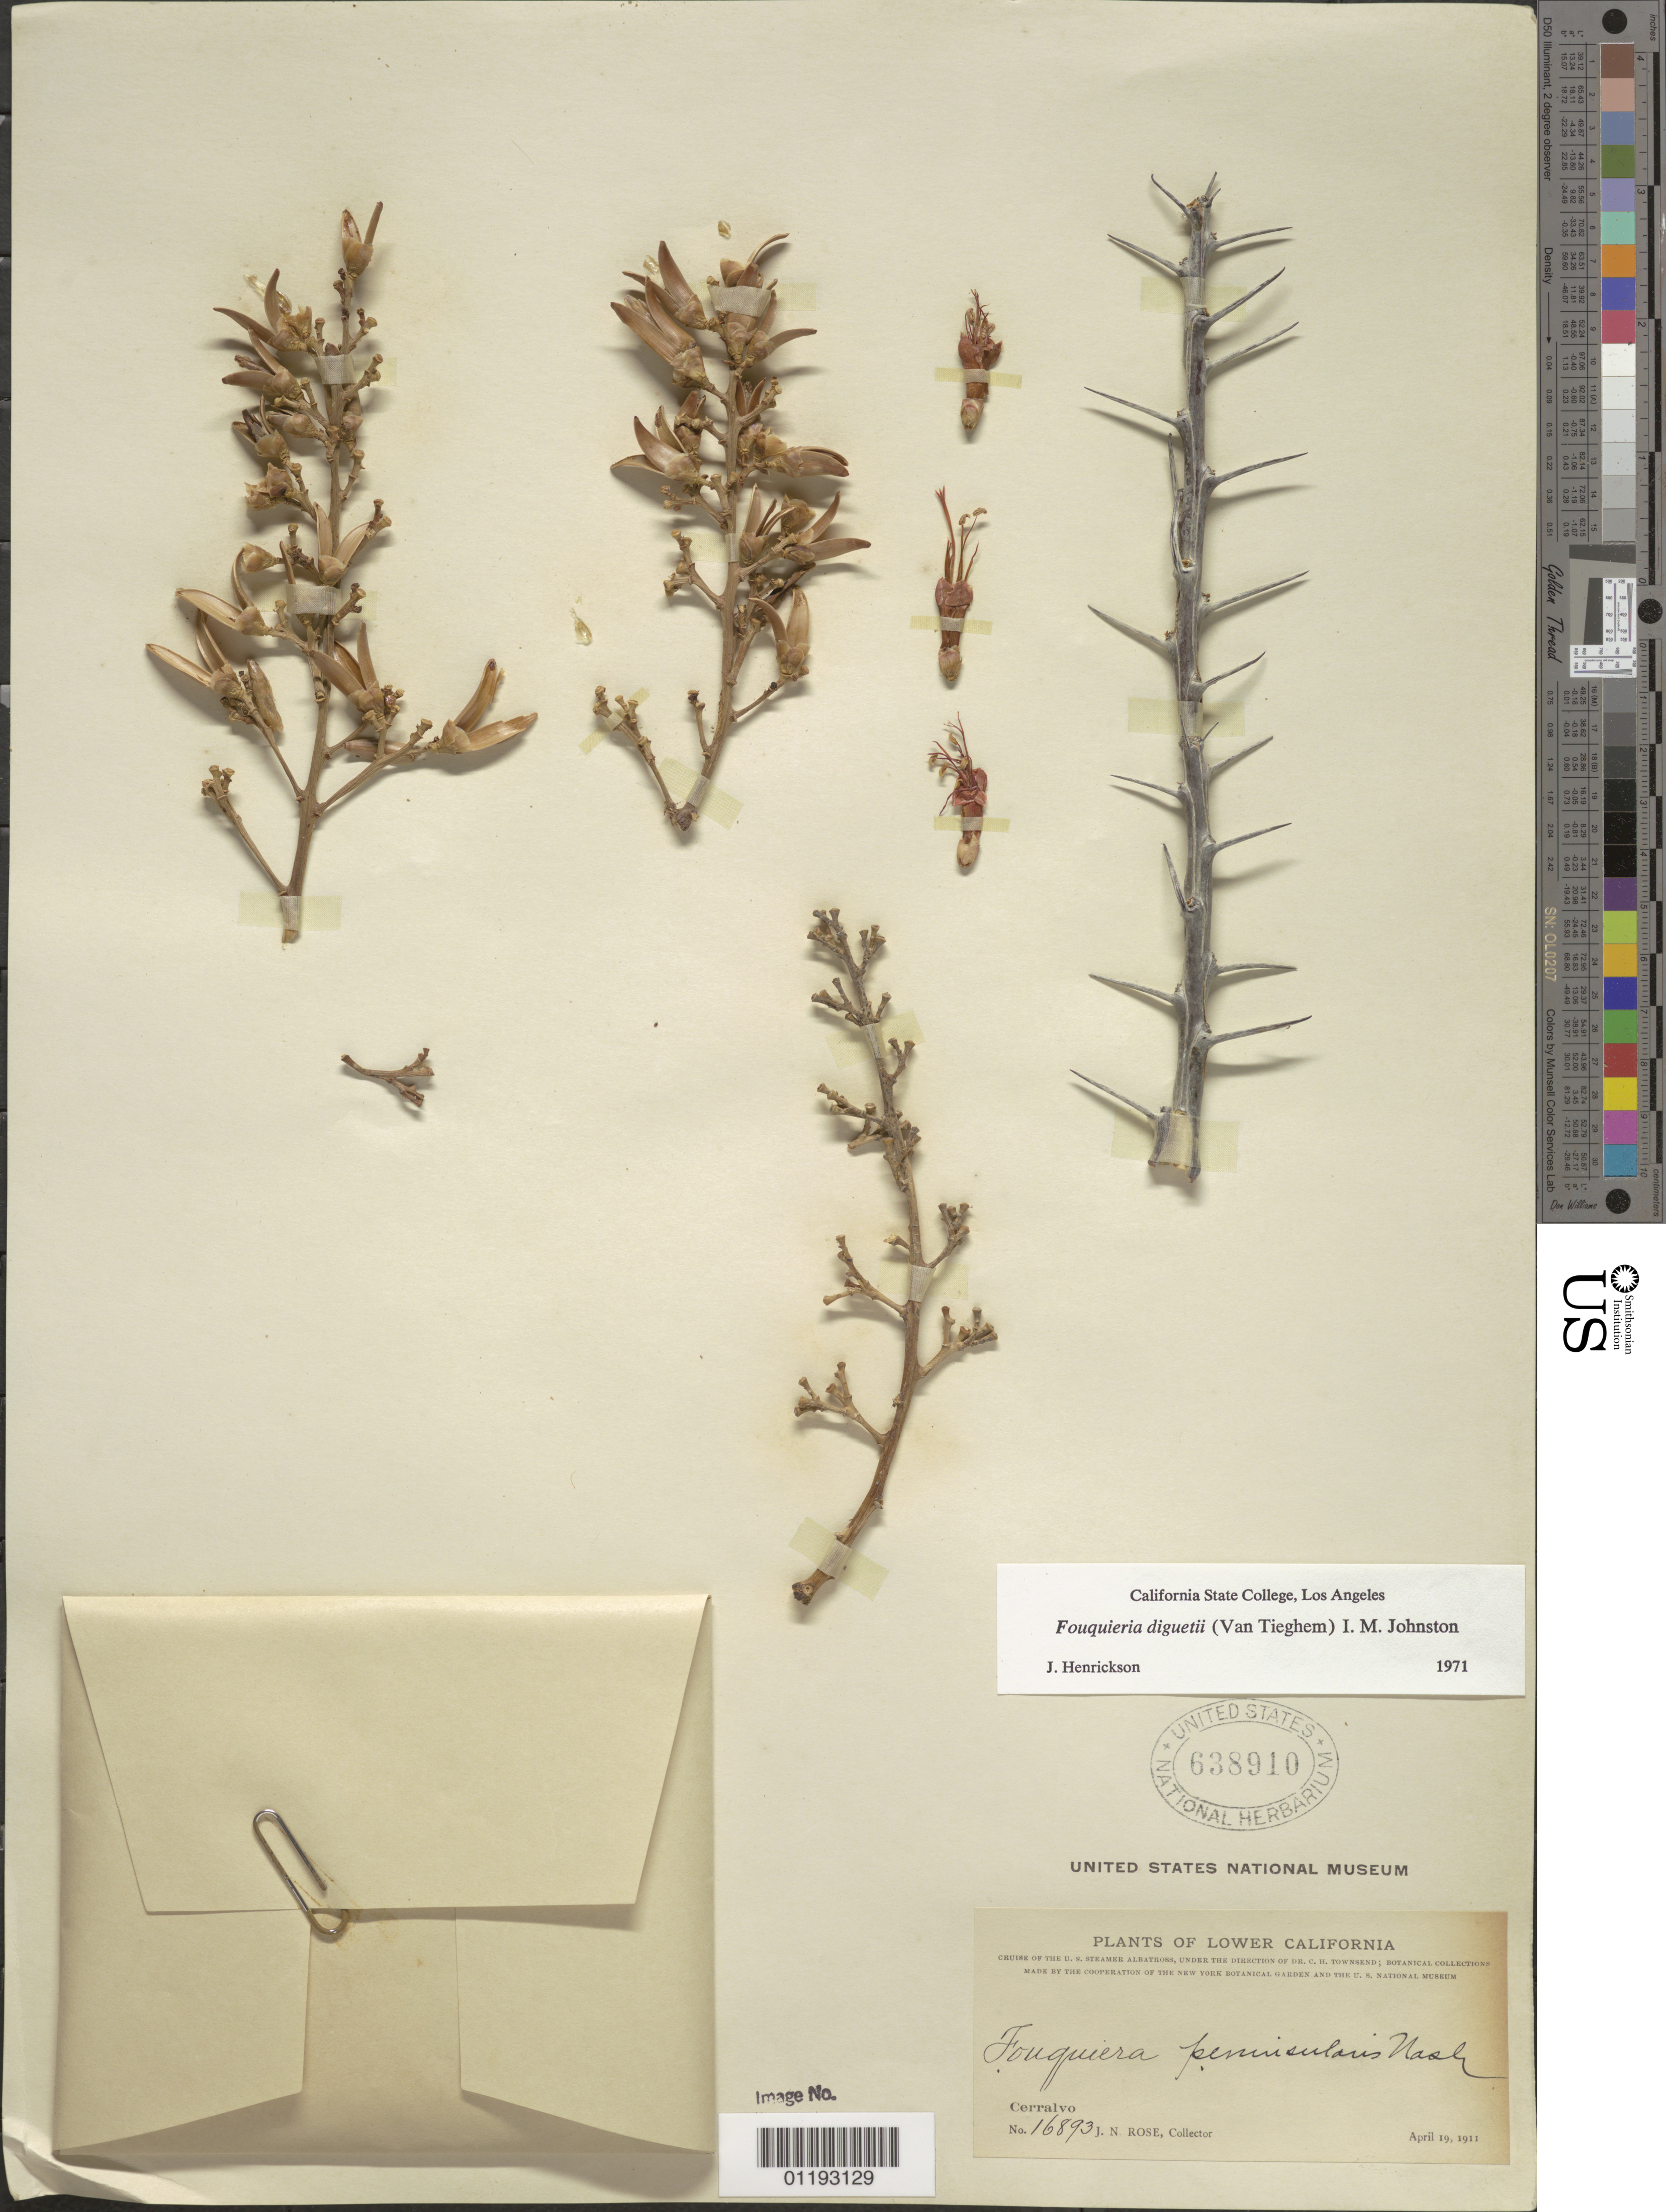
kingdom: Plantae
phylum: Tracheophyta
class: Magnoliopsida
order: Ericales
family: Fouquieriaceae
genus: Fouquieria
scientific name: Fouquieria diguetii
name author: (Tiegh.) I.M. Johnst.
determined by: Henrickson, James, (CSLA), California State University at Los Angeles (UNITED STATES)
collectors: J. N. Rose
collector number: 16893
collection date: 1911-04-19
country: Mexico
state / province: Nuevo Leon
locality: Cerralvo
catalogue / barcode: US 638910